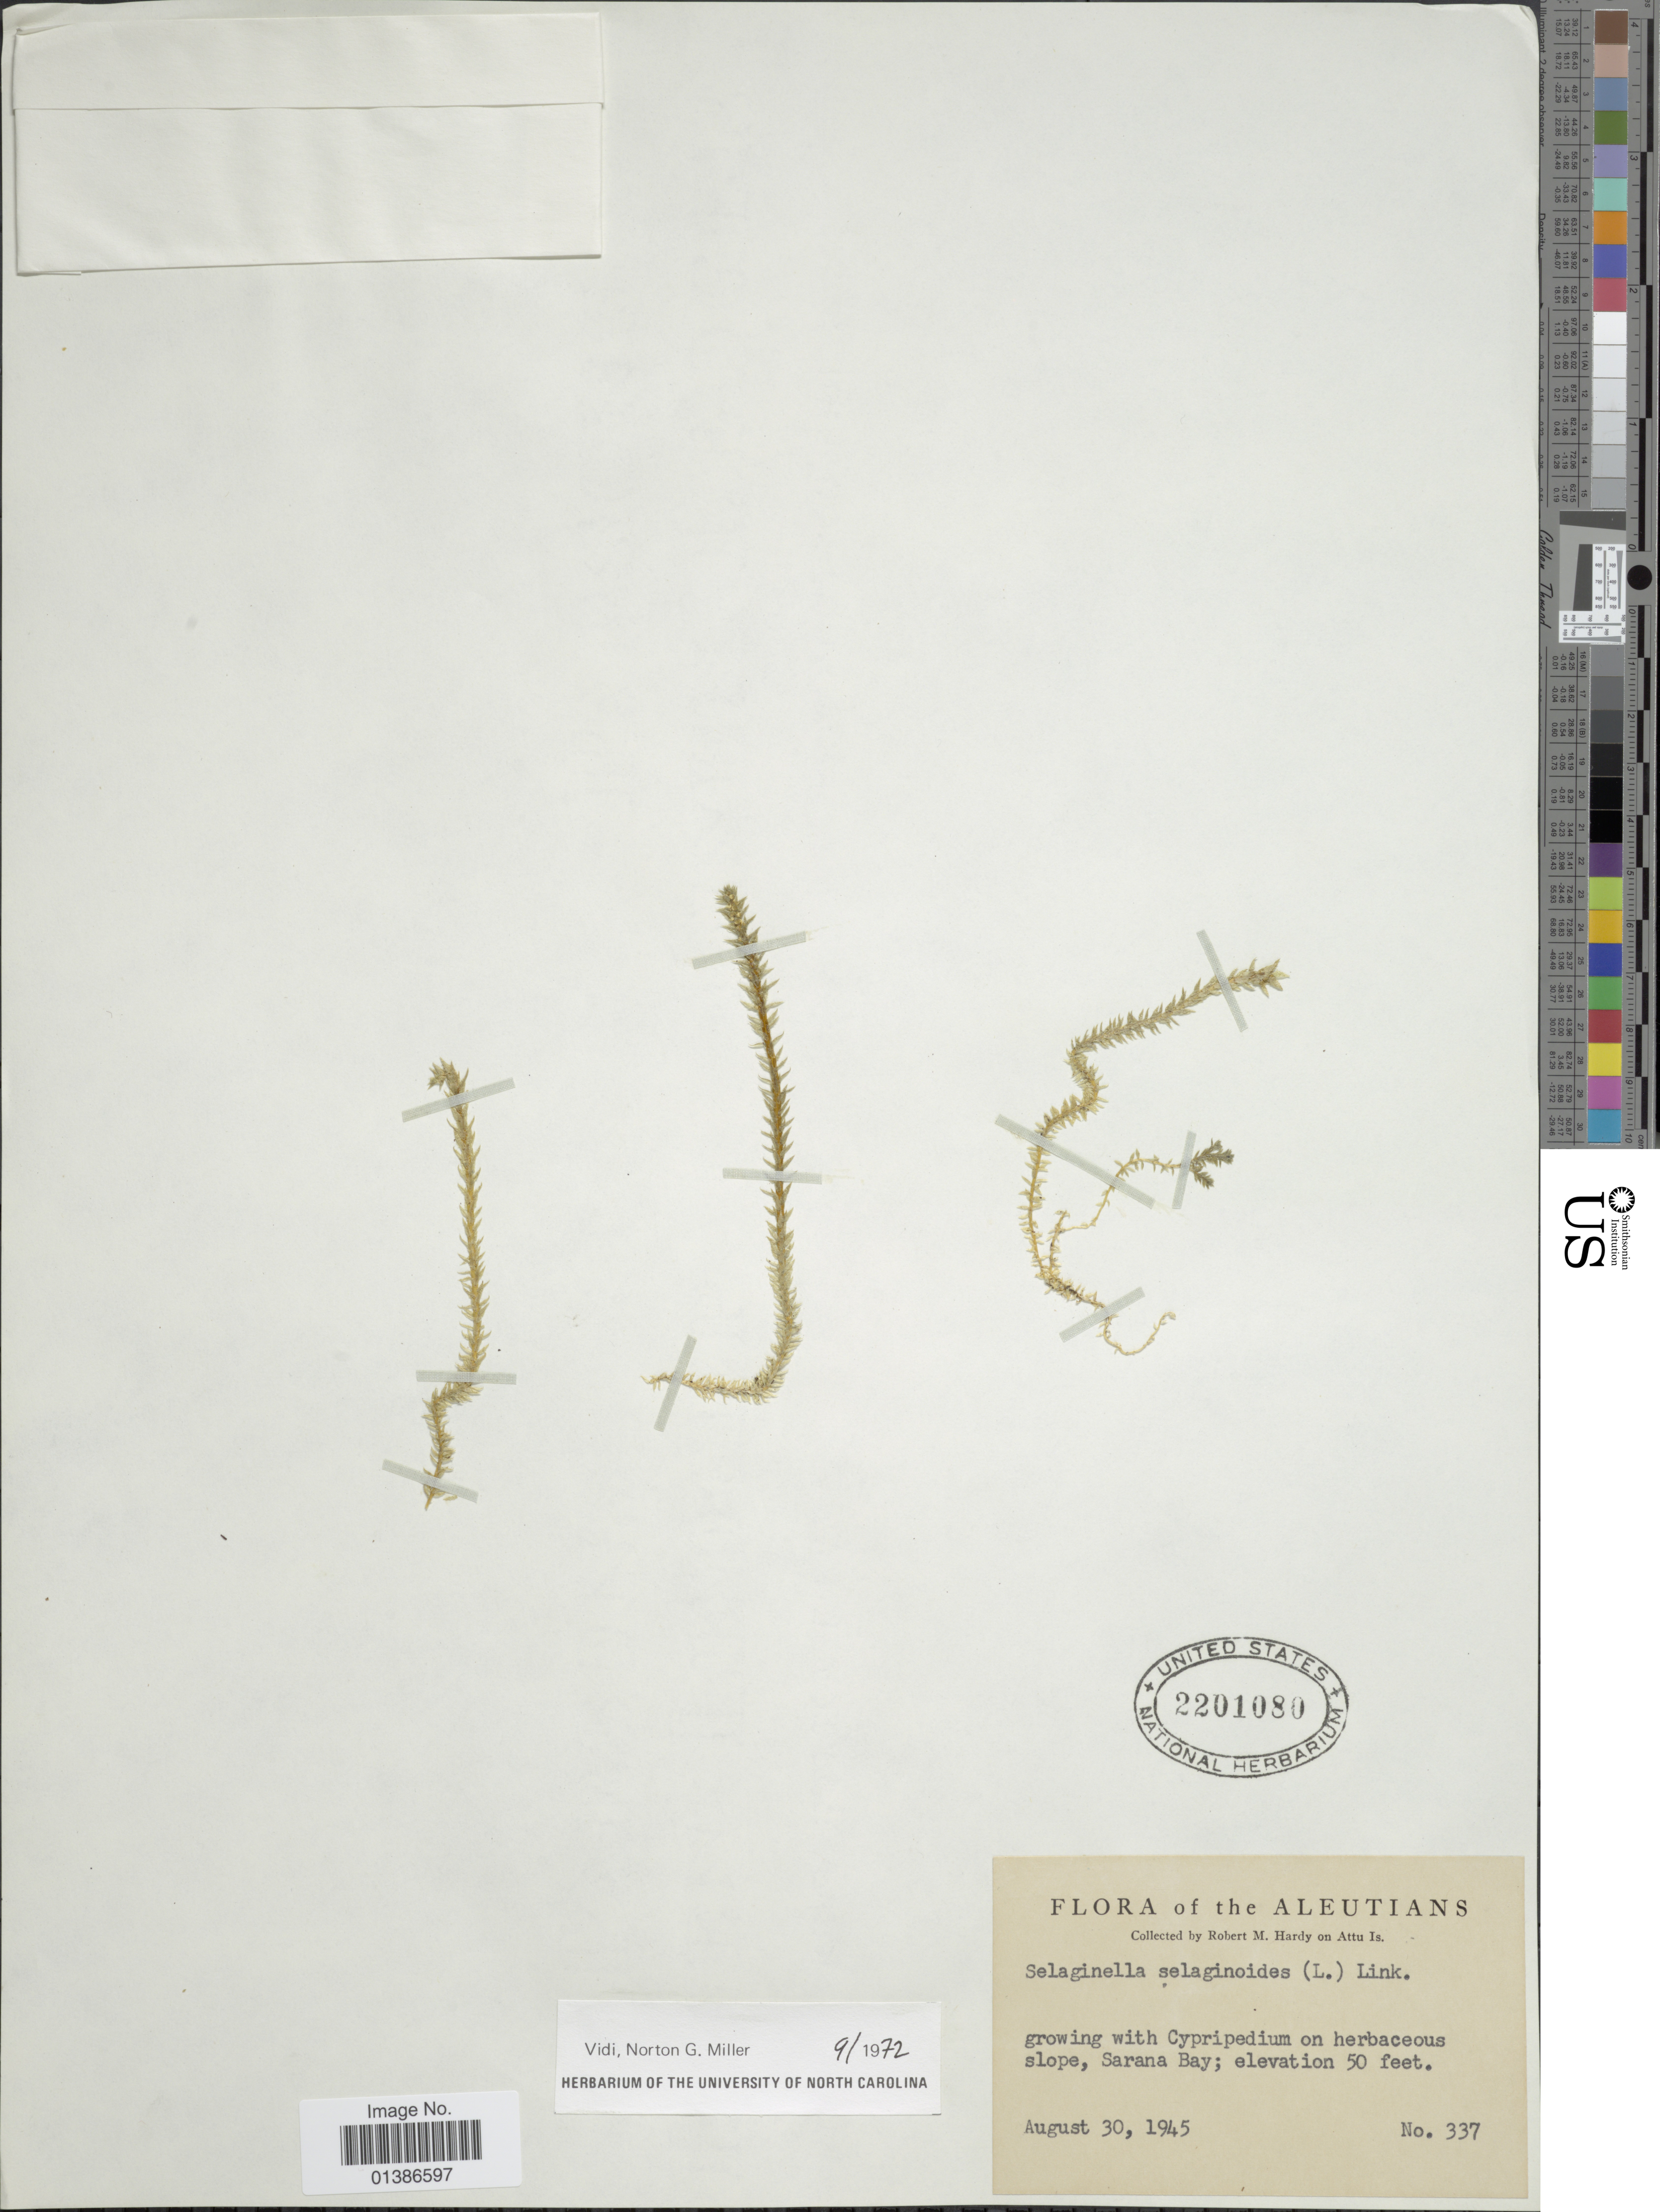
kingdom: Plantae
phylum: Tracheophyta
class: Lycopodiopsida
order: Selaginellales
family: Selaginellaceae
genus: Selaginella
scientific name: Selaginella selaginoides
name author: (L.) Link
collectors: R. Hardy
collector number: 337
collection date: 1945-08-30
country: United States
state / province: Alaska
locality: Sarana Bay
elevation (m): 15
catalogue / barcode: US 2201080